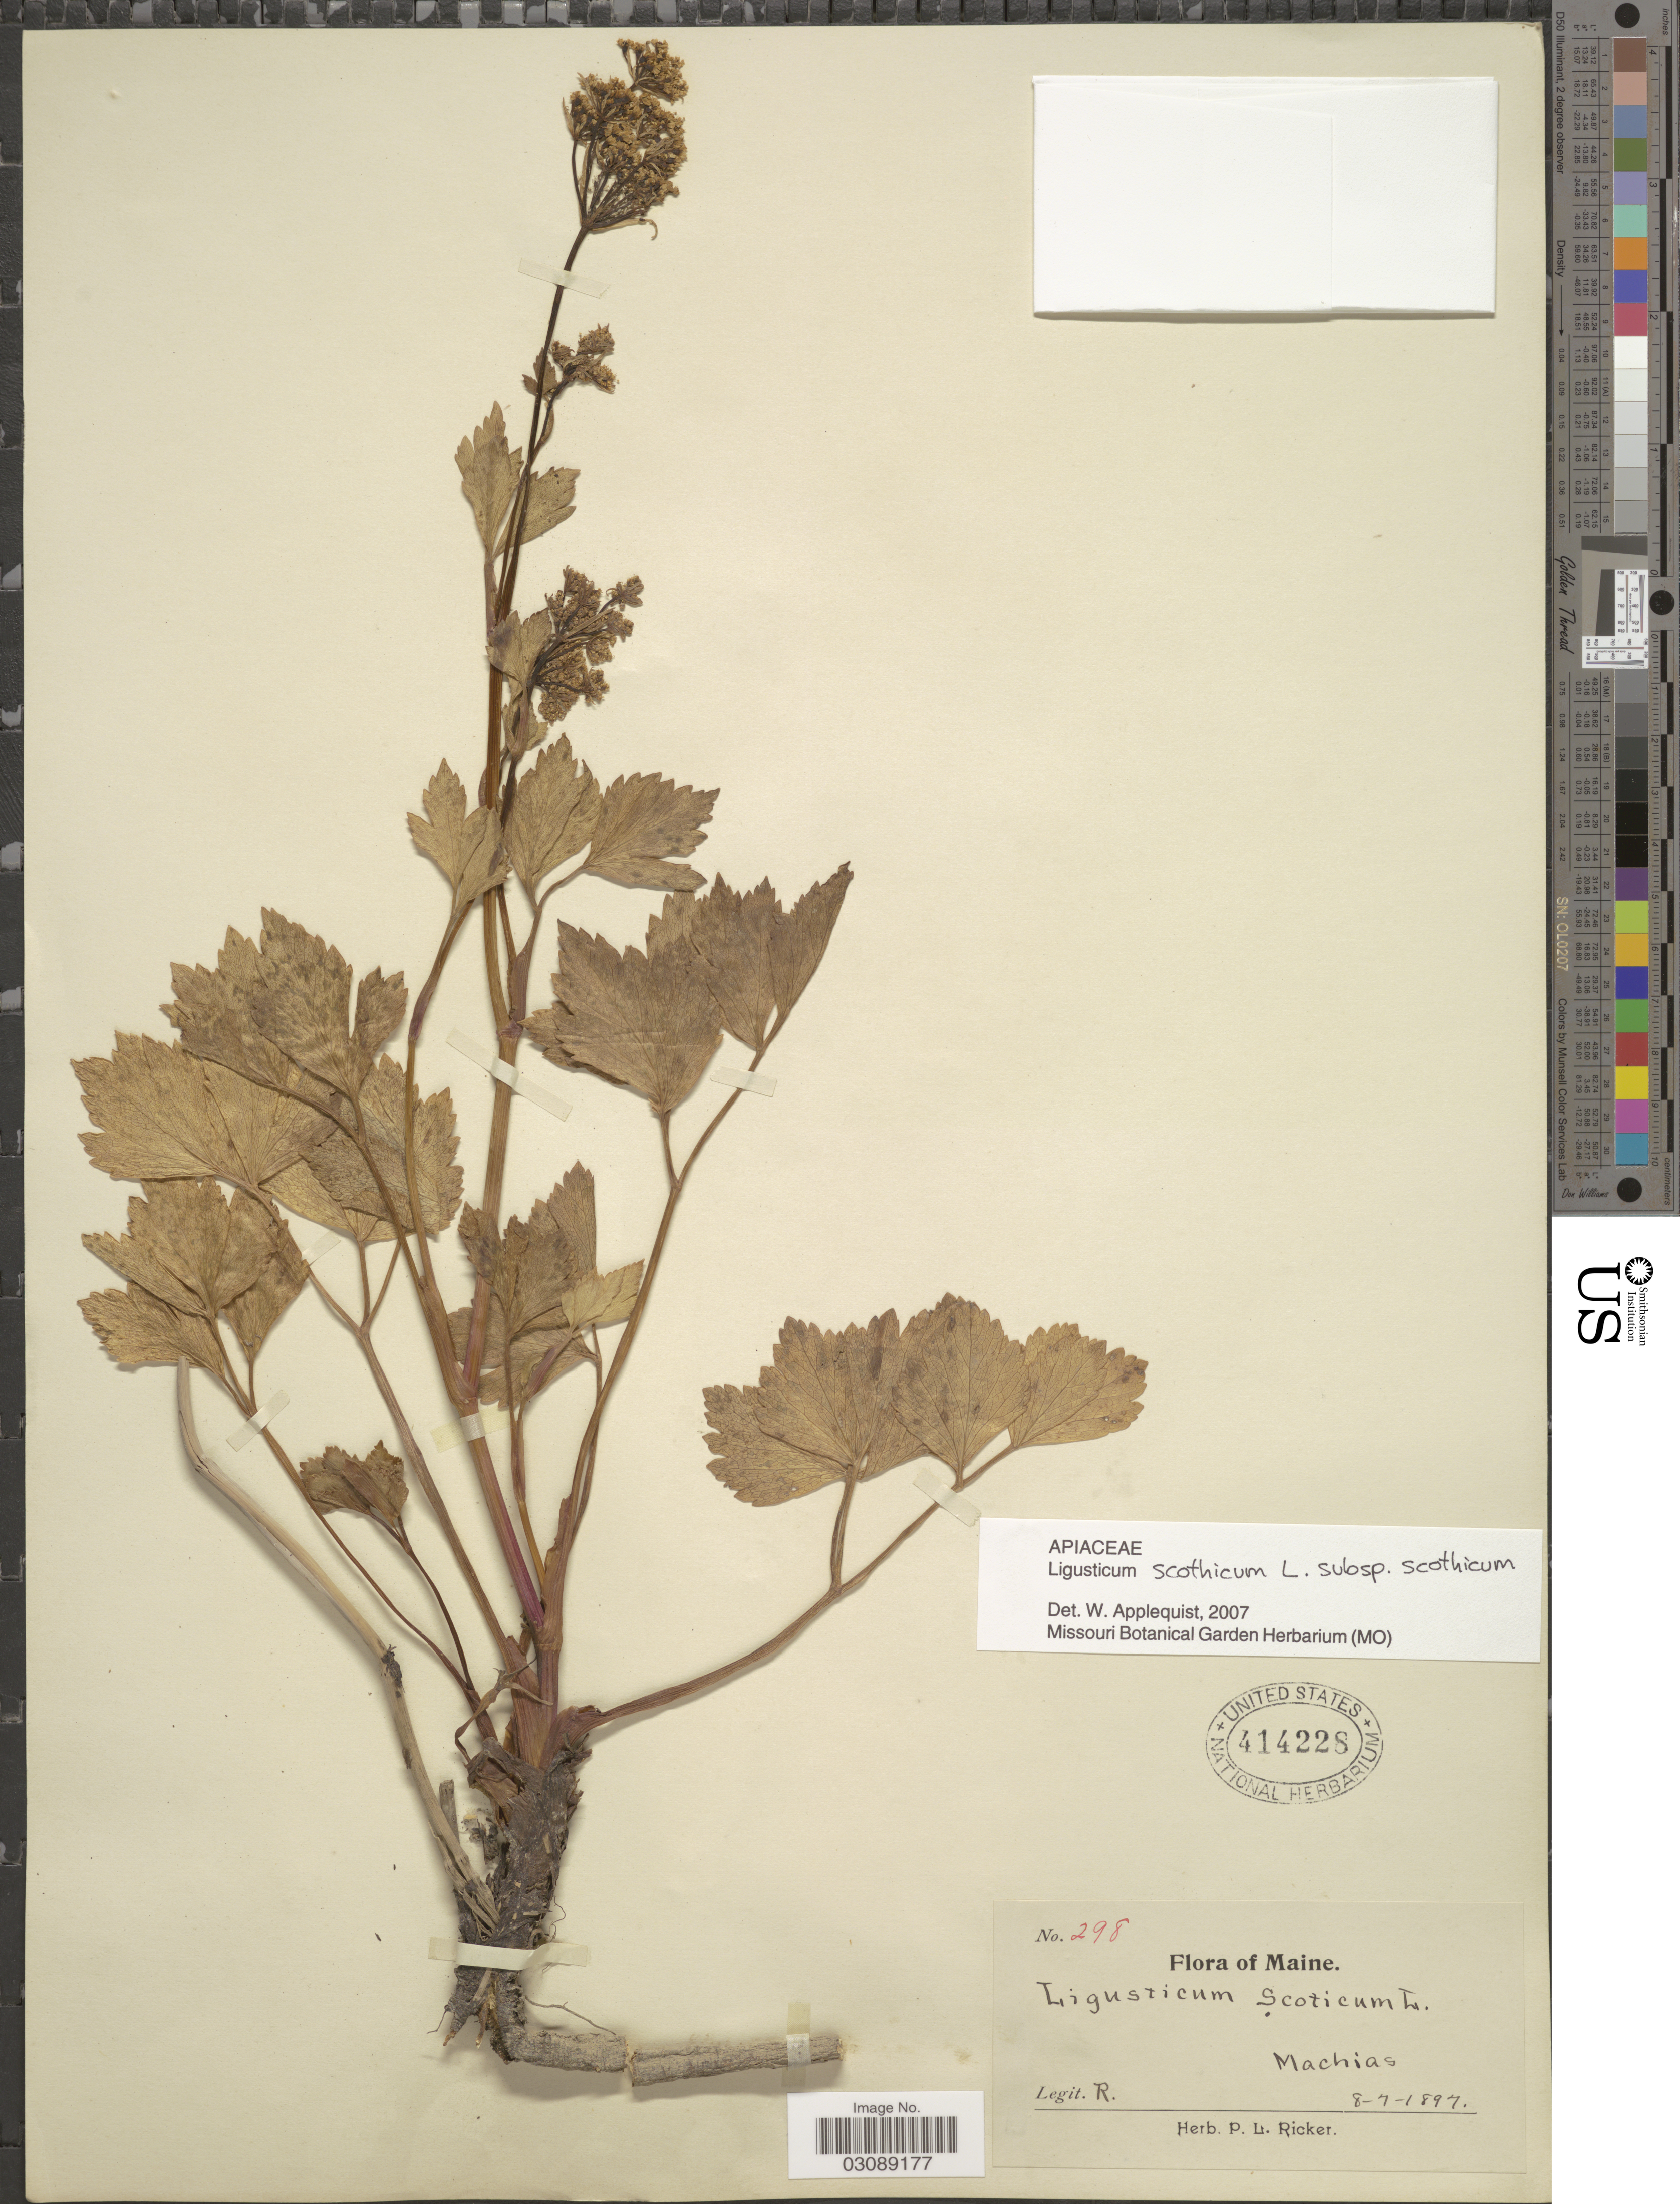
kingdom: Plantae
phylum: Tracheophyta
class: Magnoliopsida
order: Apiales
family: Apiaceae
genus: Ligusticum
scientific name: Ligusticum scoticum subsp. scoticum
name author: L.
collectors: P. Ricker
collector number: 298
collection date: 1897-08-07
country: United States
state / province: Maine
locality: Machias.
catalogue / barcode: US 414228